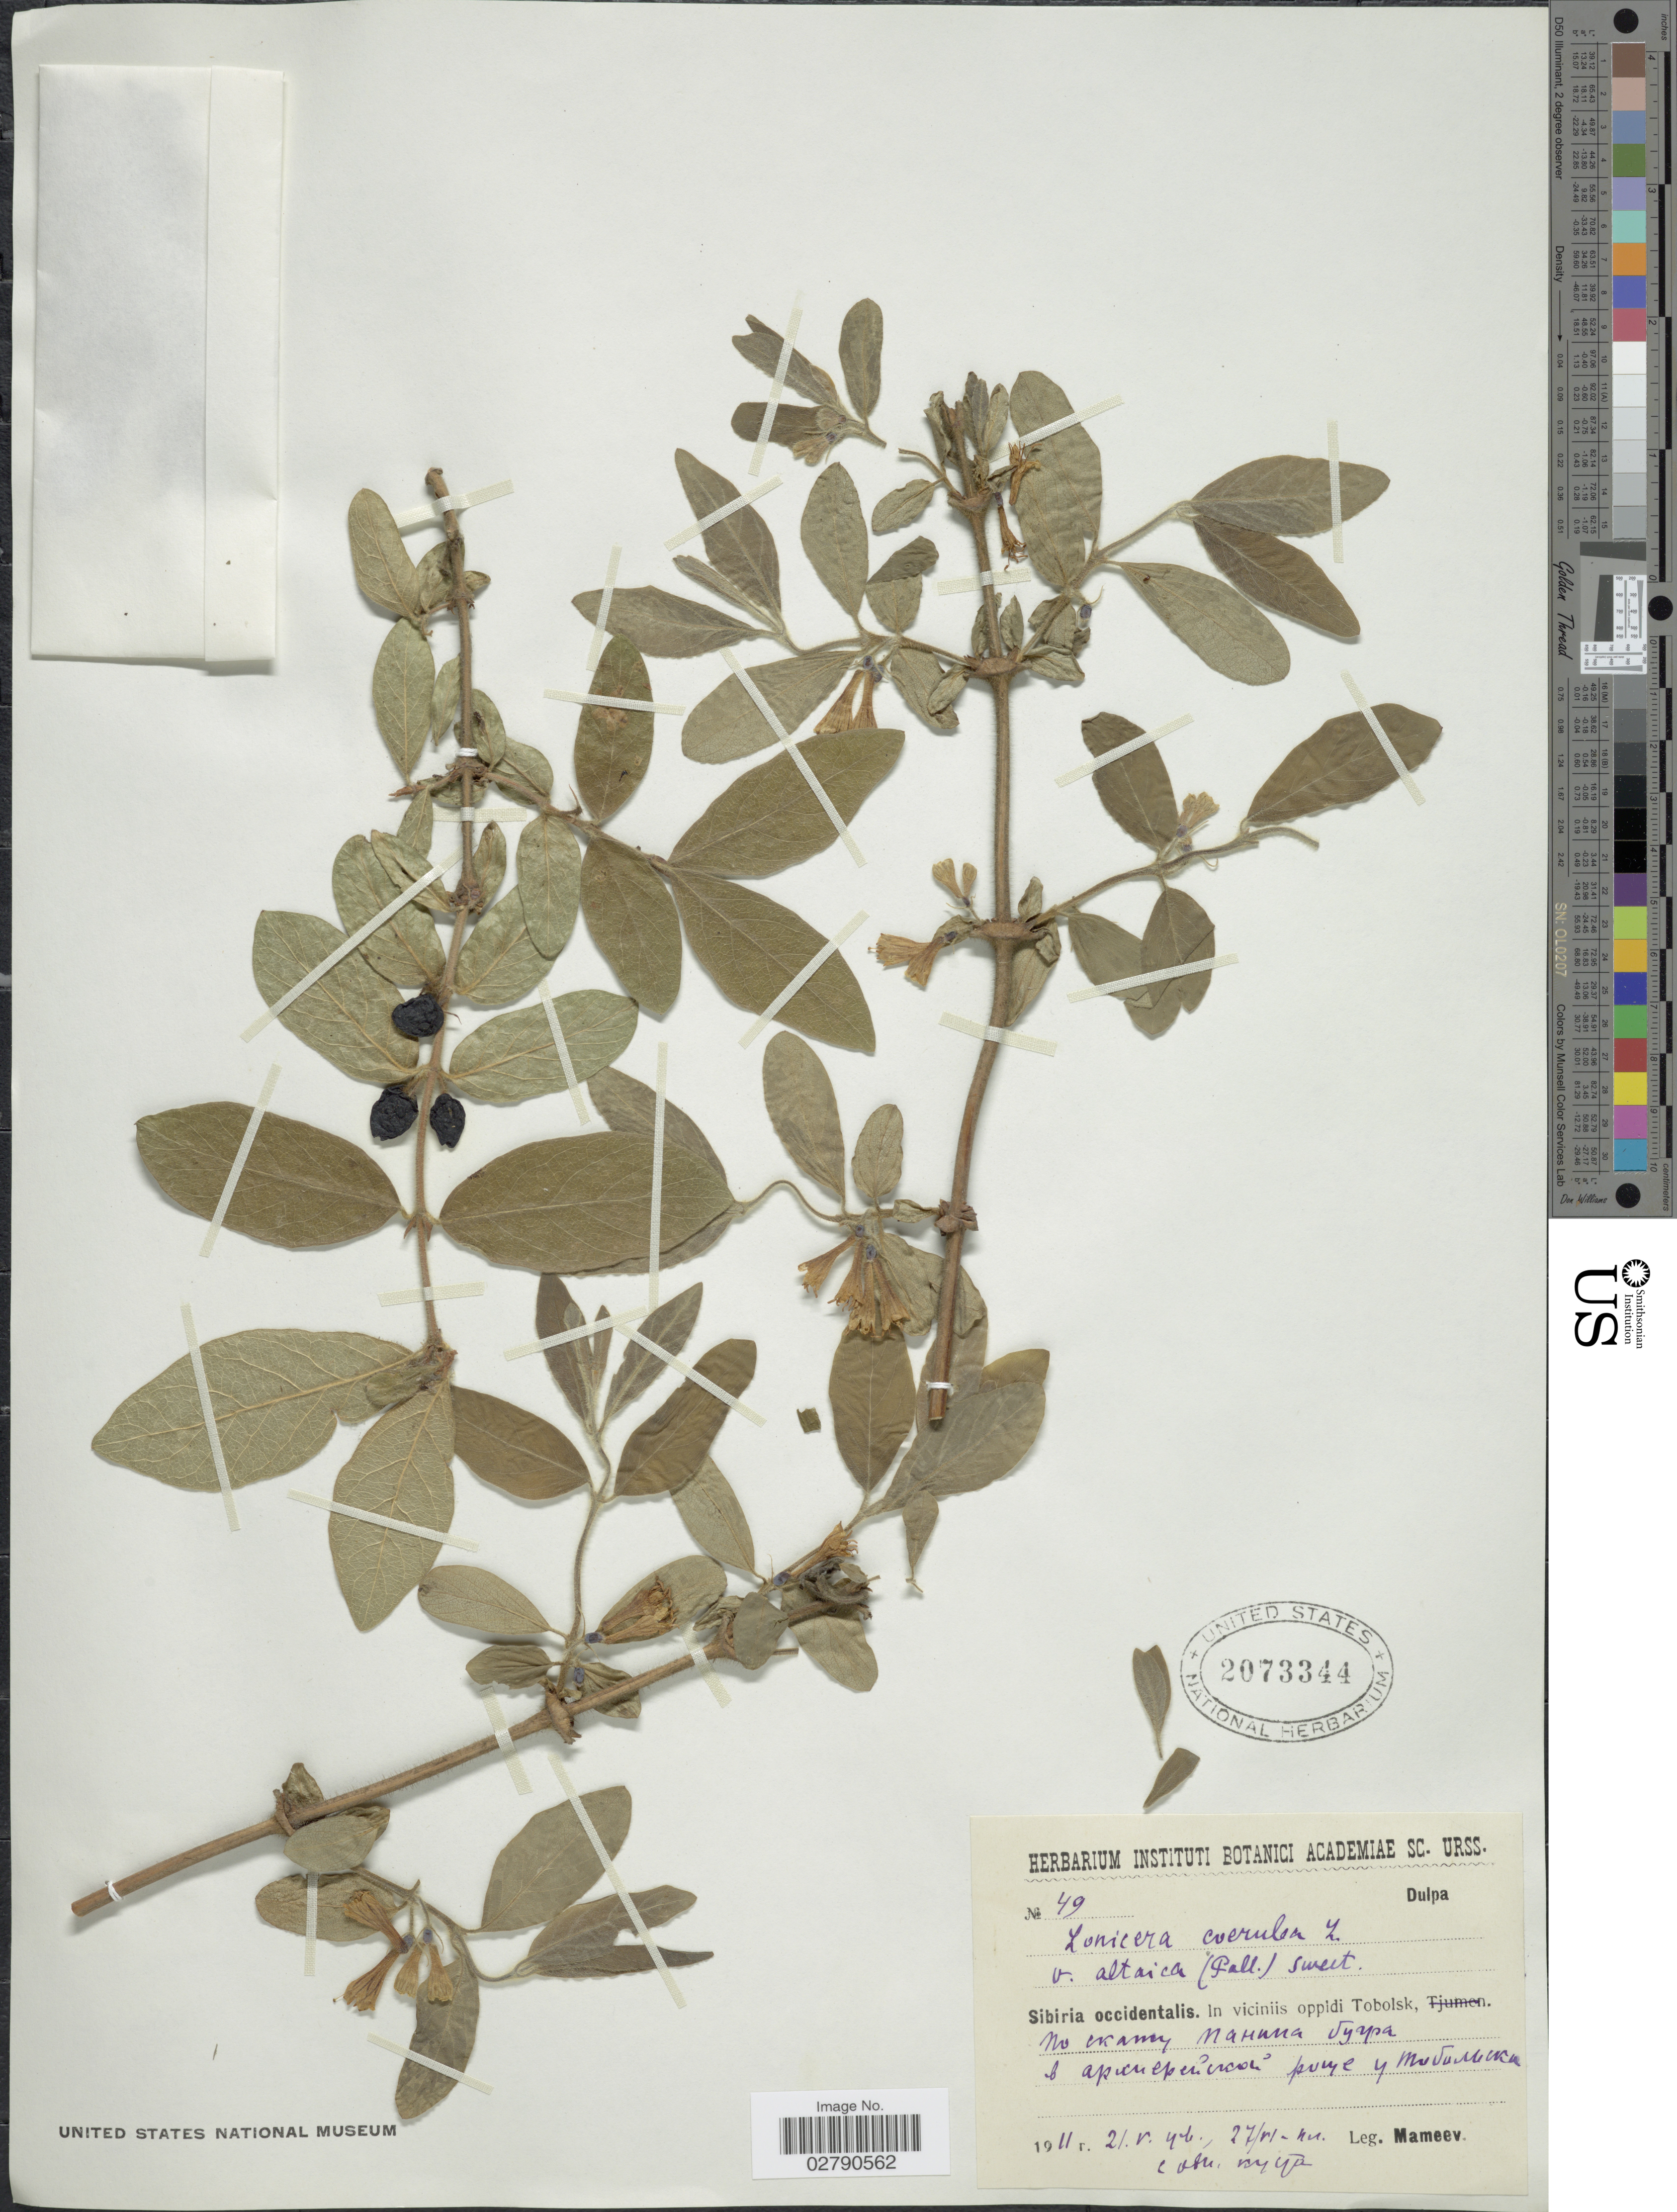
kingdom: Plantae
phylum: Tracheophyta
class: Magnoliopsida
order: Dipsacales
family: Caprifoliaceae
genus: Lonicera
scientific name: Lonicera caerulea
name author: L.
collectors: Mameev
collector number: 49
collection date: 1911-05-02/1911-06-27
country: Russian Federation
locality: Sibiria occidentalis. In viciniis oppidi Tobolsk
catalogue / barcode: US 2073344